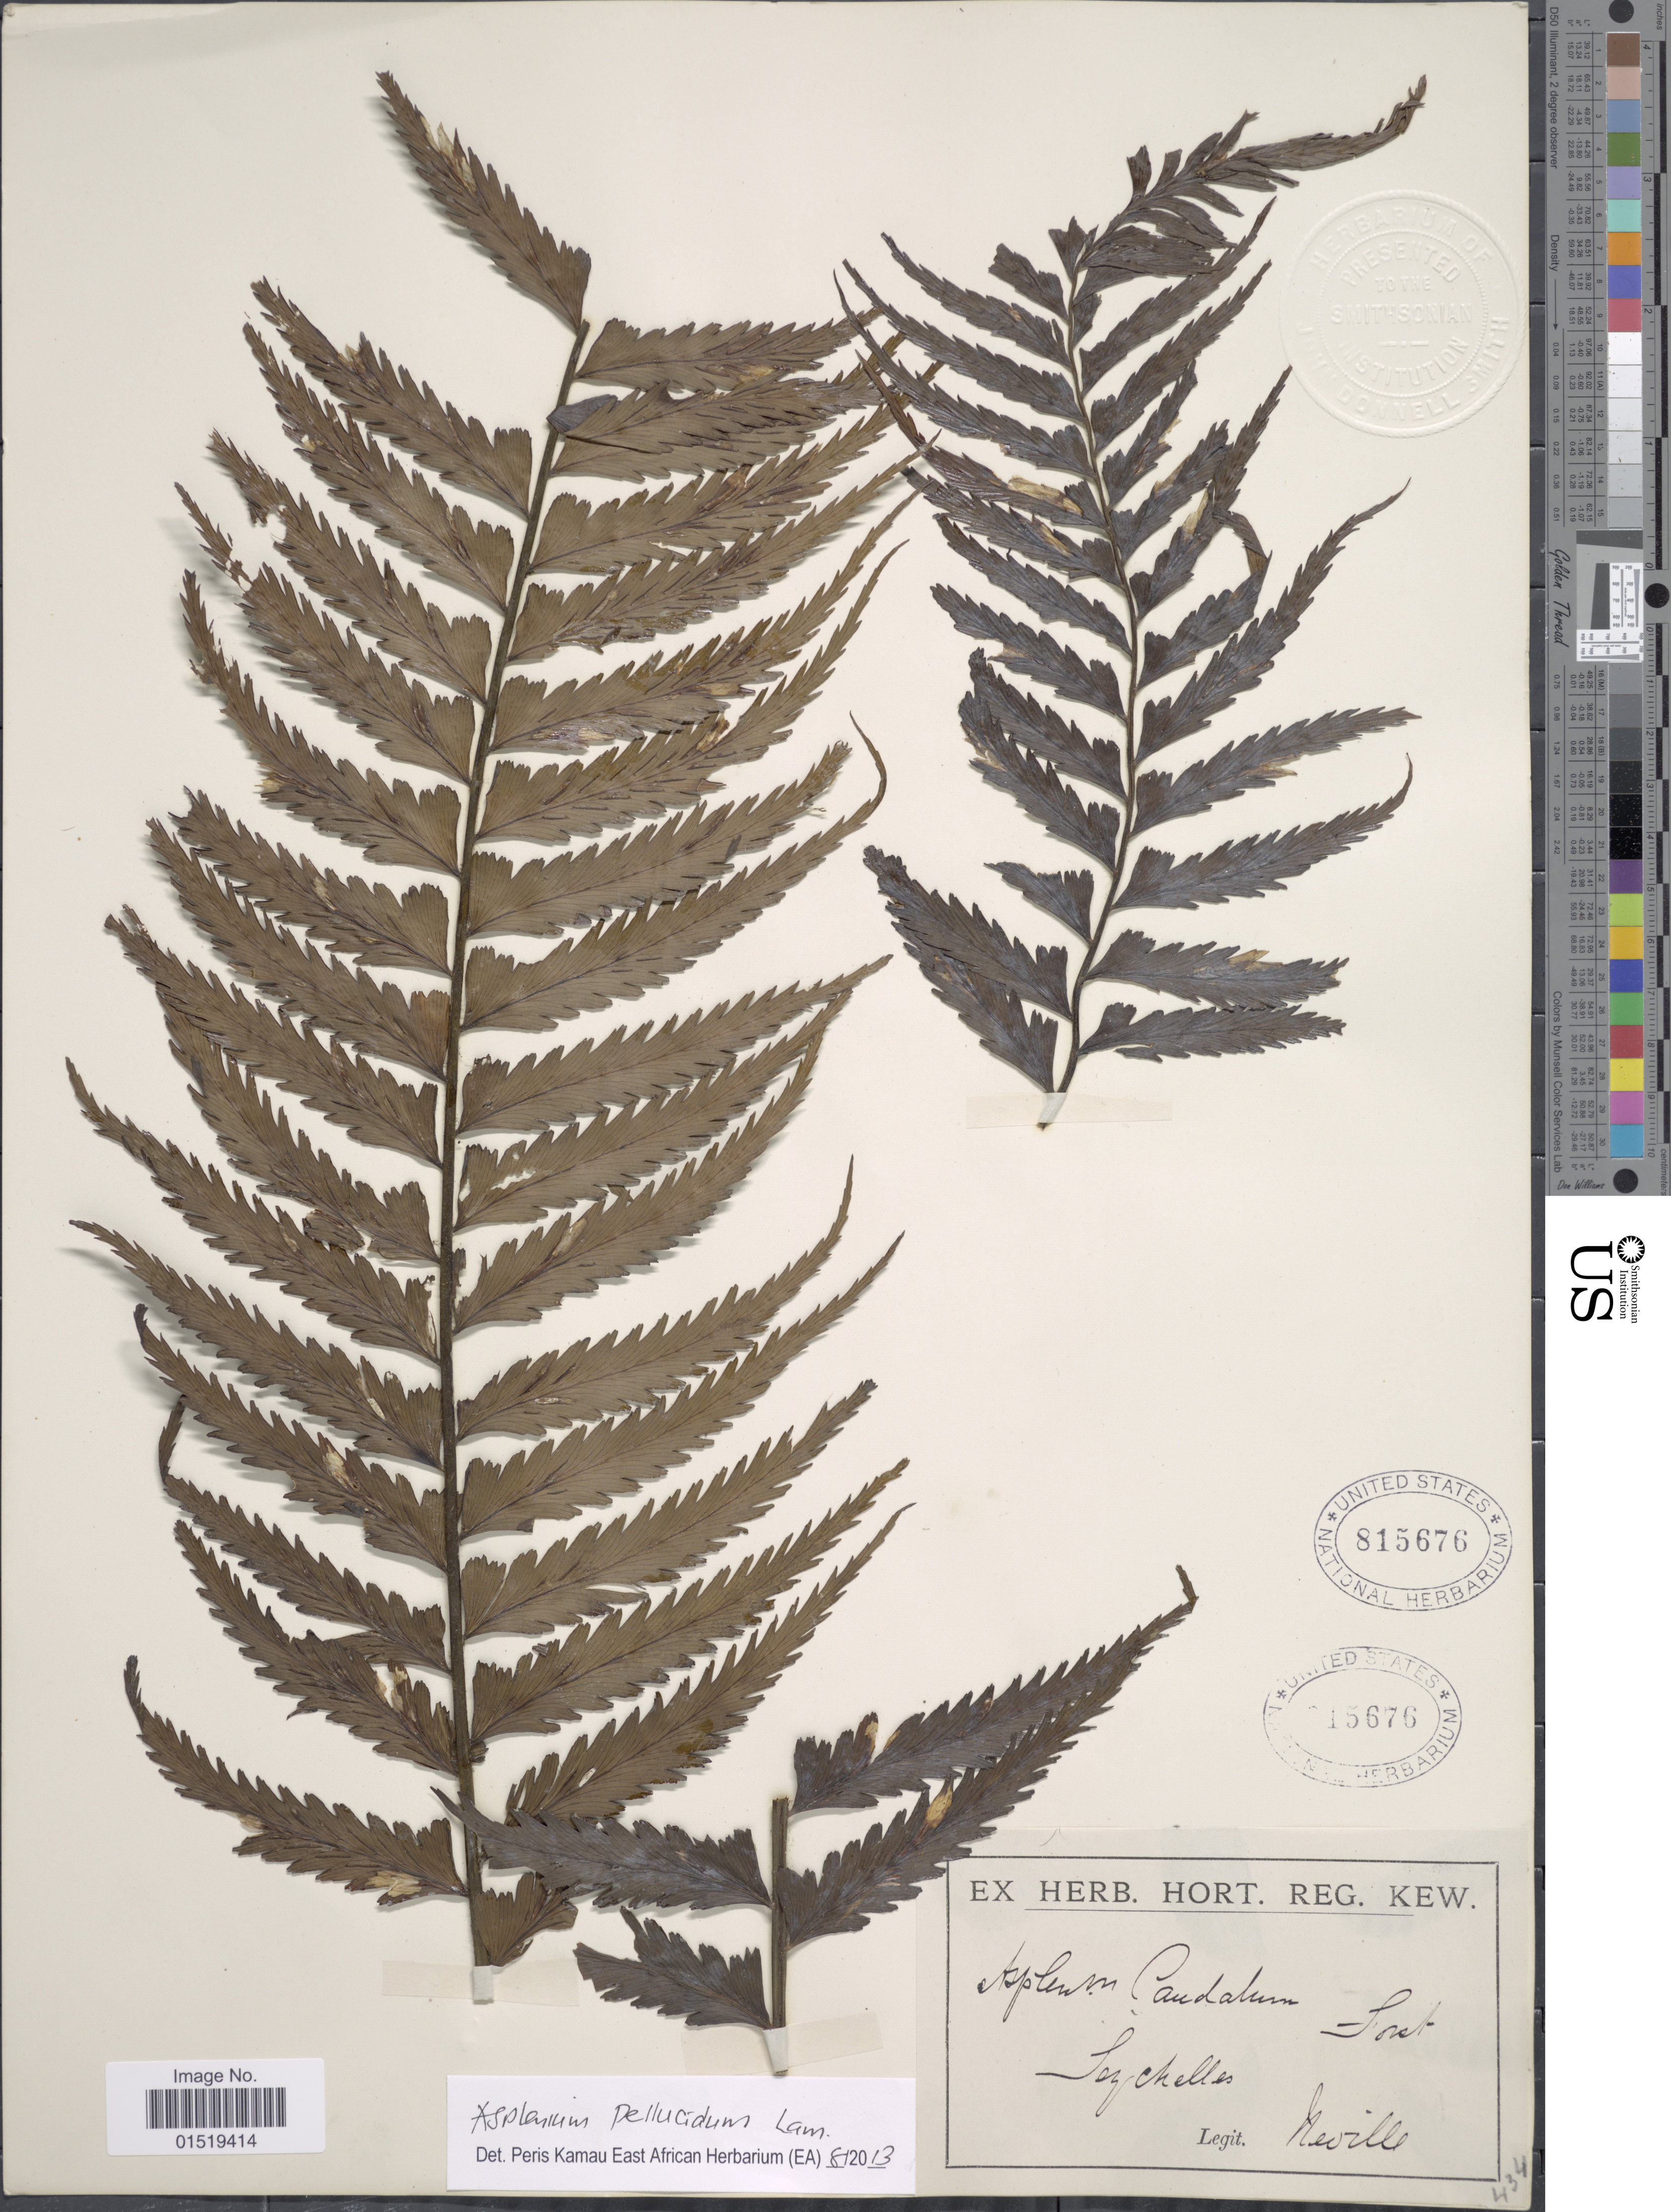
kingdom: Plantae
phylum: Tracheophyta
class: Polypodiopsida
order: Polypodiales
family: Aspleniaceae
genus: Asplenium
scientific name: Asplenium pellucidum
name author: Lam.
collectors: Neville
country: Seychelles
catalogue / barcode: US 815676